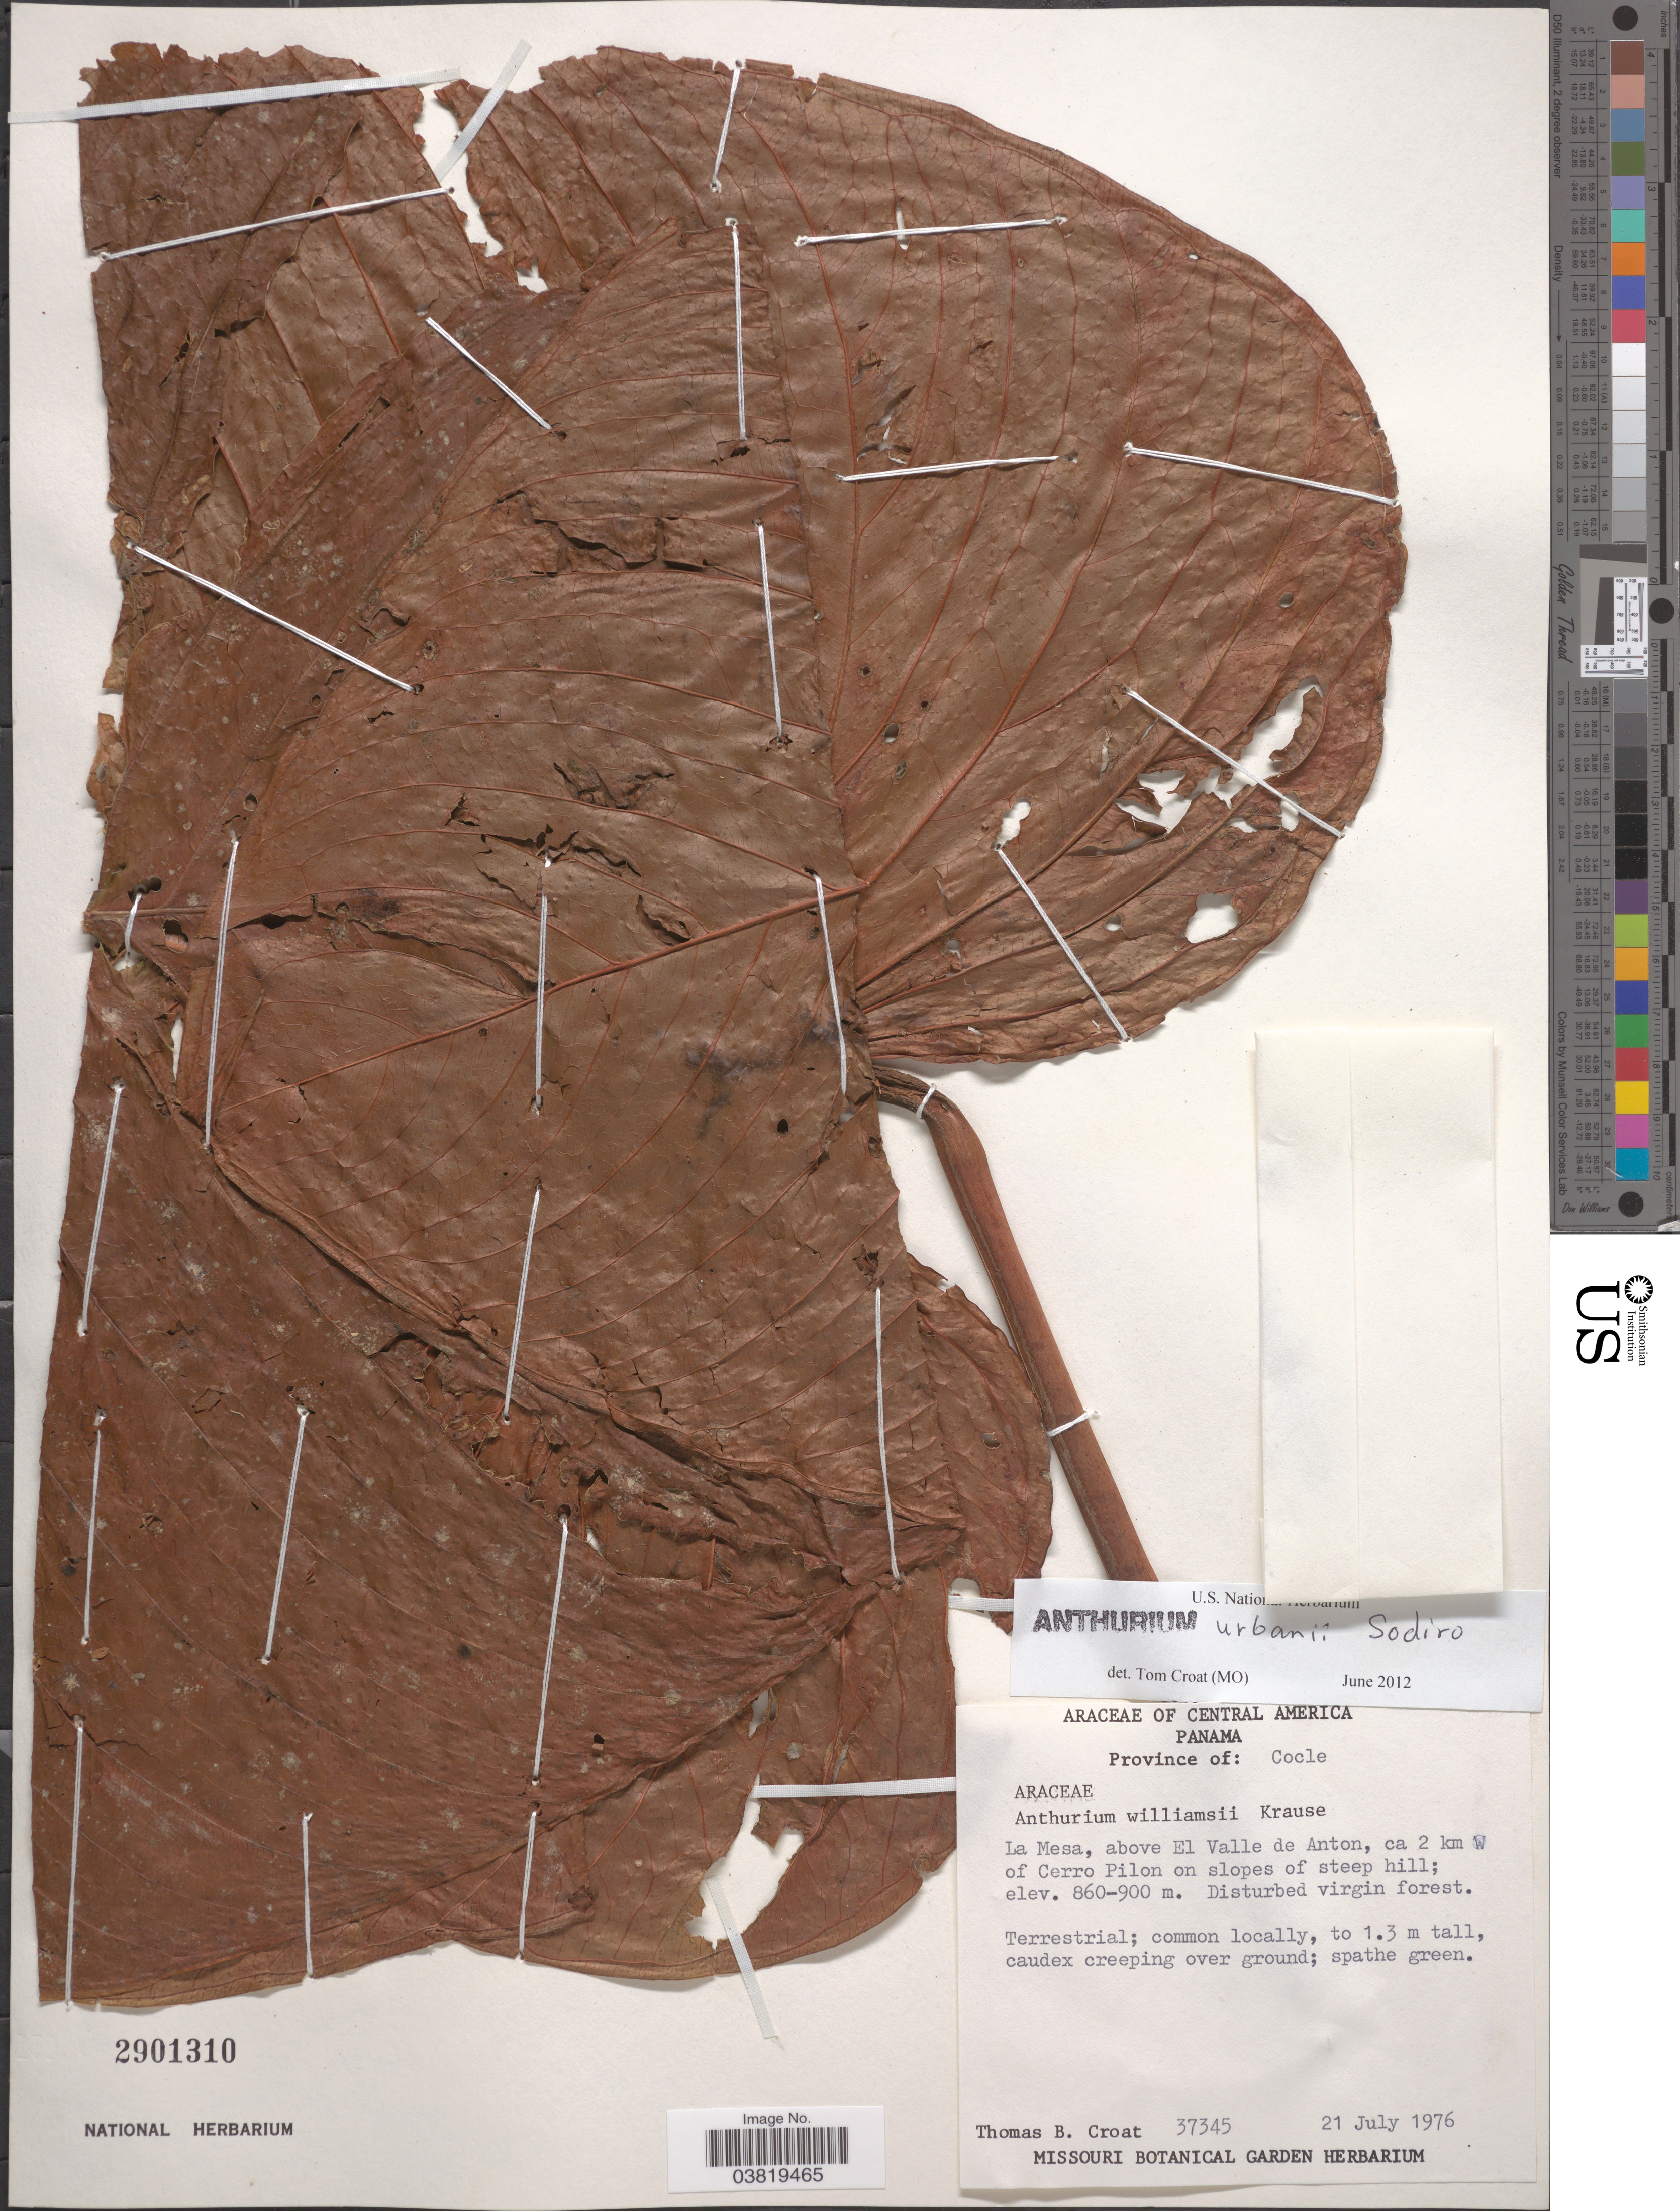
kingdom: Plantae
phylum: Tracheophyta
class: Liliopsida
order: Alismatales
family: Araceae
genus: Anthurium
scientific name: Anthurium urbanii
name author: Sodiro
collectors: T. B. Croat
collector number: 37345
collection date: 1976-07-21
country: Panama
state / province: Cocle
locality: La Mesa, above El Valle de Anton, ca 2 km W of Cerro Pilon on slopes of steep hill.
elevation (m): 860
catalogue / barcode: US 2901310